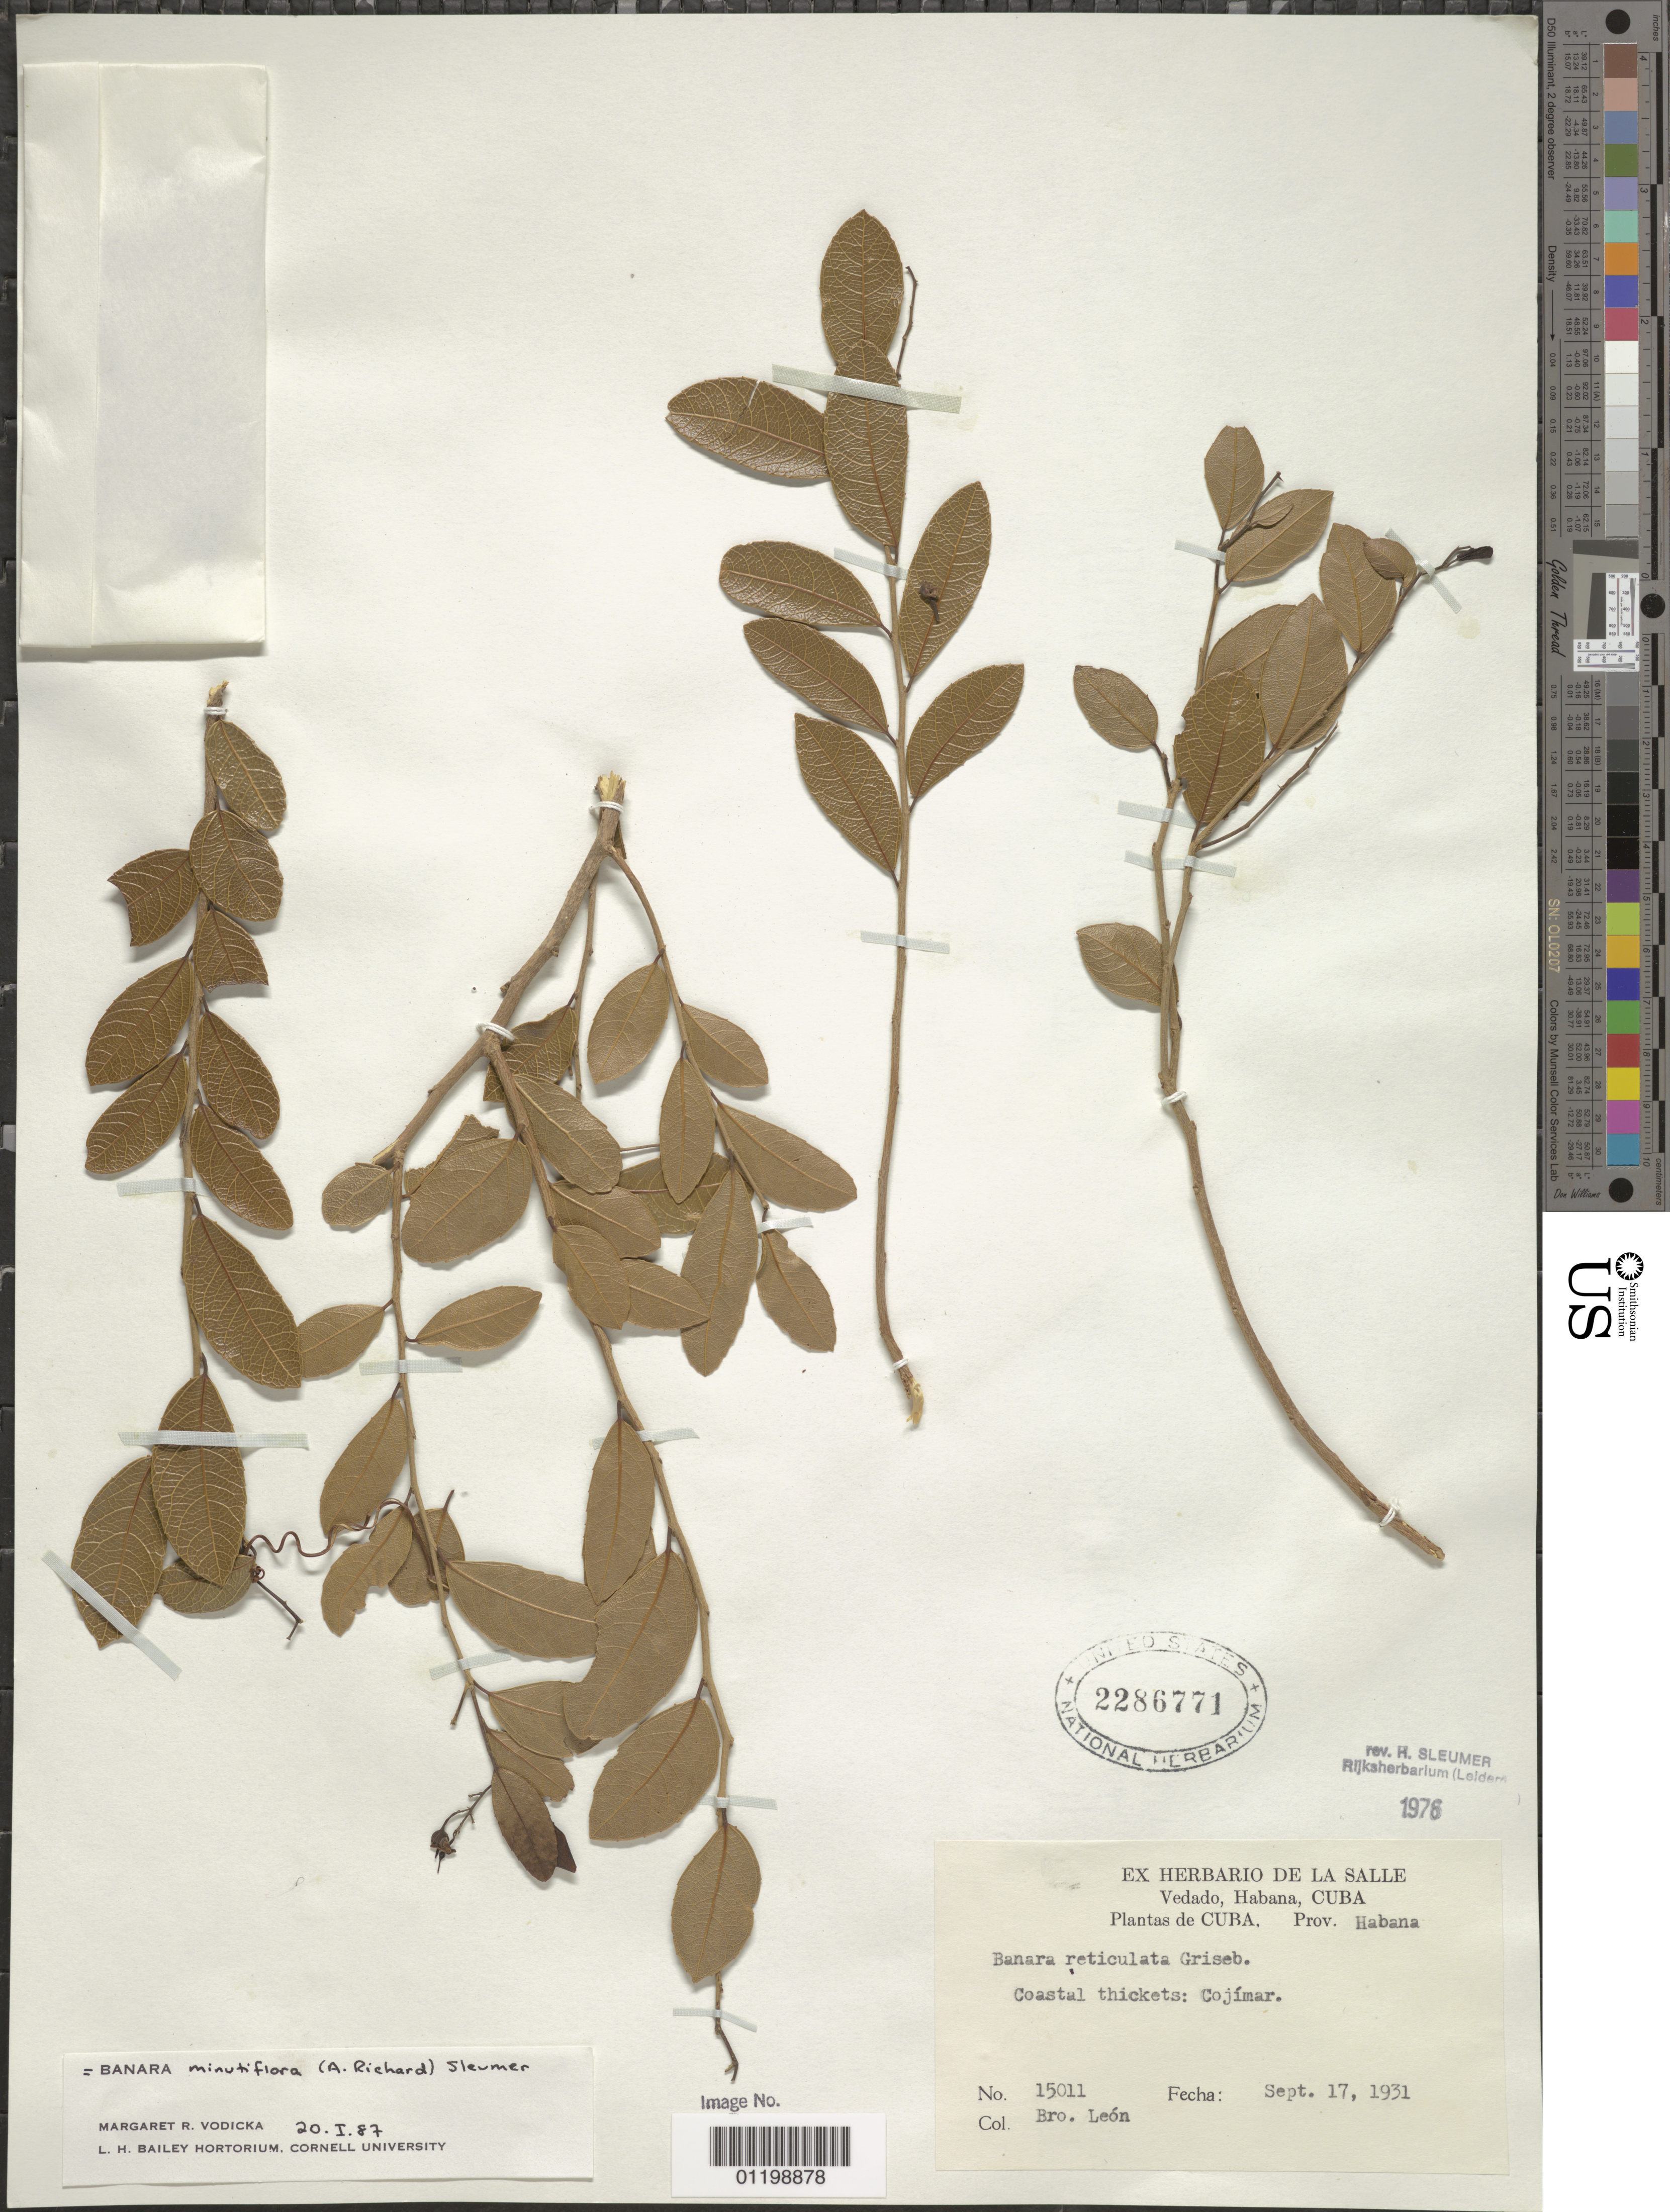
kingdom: Plantae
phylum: Tracheophyta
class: Magnoliopsida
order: Malpighiales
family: Salicaceae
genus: Banara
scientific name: Banara minutiflora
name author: (A. Rich.) Sleumer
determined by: Vodicka, M. R.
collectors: Bro. León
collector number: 15011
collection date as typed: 17 Sep 1931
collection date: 1931-09-17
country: Cuba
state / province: La Habana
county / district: Municipio Habana del Este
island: Cuba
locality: Cojimar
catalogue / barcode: US 2286771